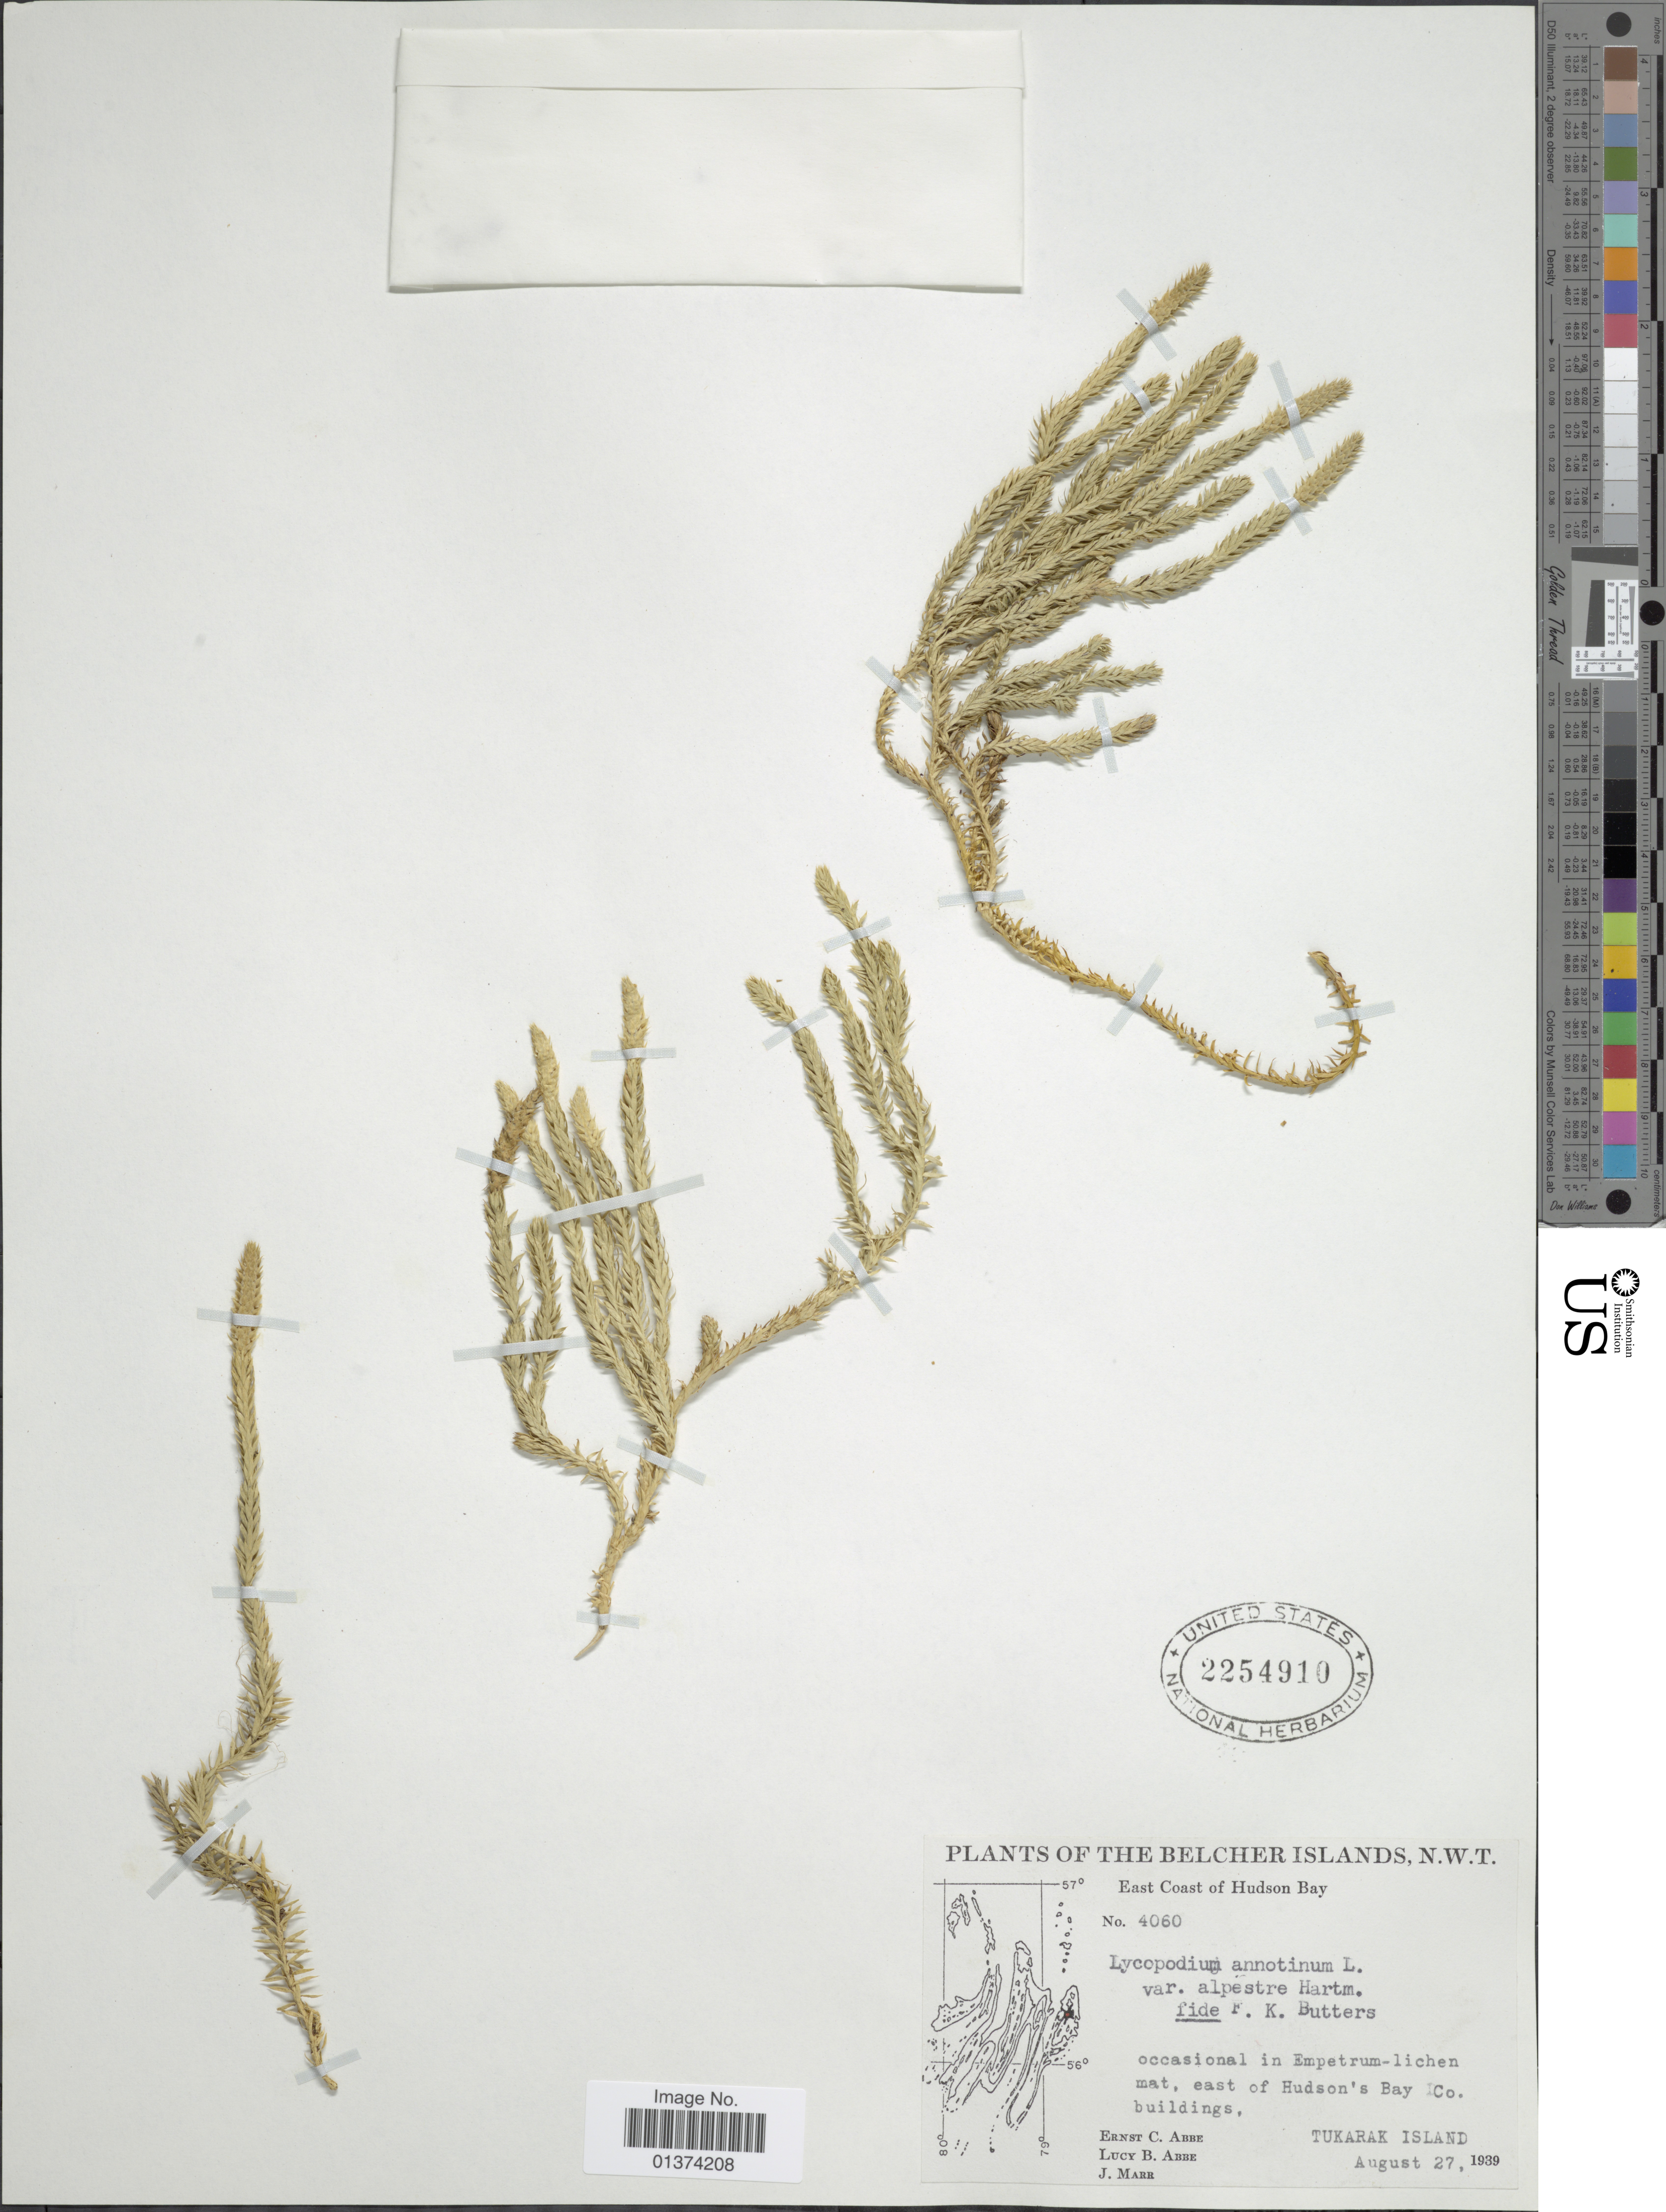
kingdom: Plantae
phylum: Tracheophyta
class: Lycopodiopsida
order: Lycopodiales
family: Lycopodiaceae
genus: Spinulum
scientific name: Spinulum annotinum subsp. annotinum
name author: (L.) A. Haines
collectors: E. C. Abbe, L. B. Abbe & J. Marr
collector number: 4060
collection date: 1939-08-27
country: Canada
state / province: Northwest Territories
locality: The Belchier Islands, East coast of Hudson Bay, east of Hudson's Bay Co. buildings, Tukarak Island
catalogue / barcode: US 2254910